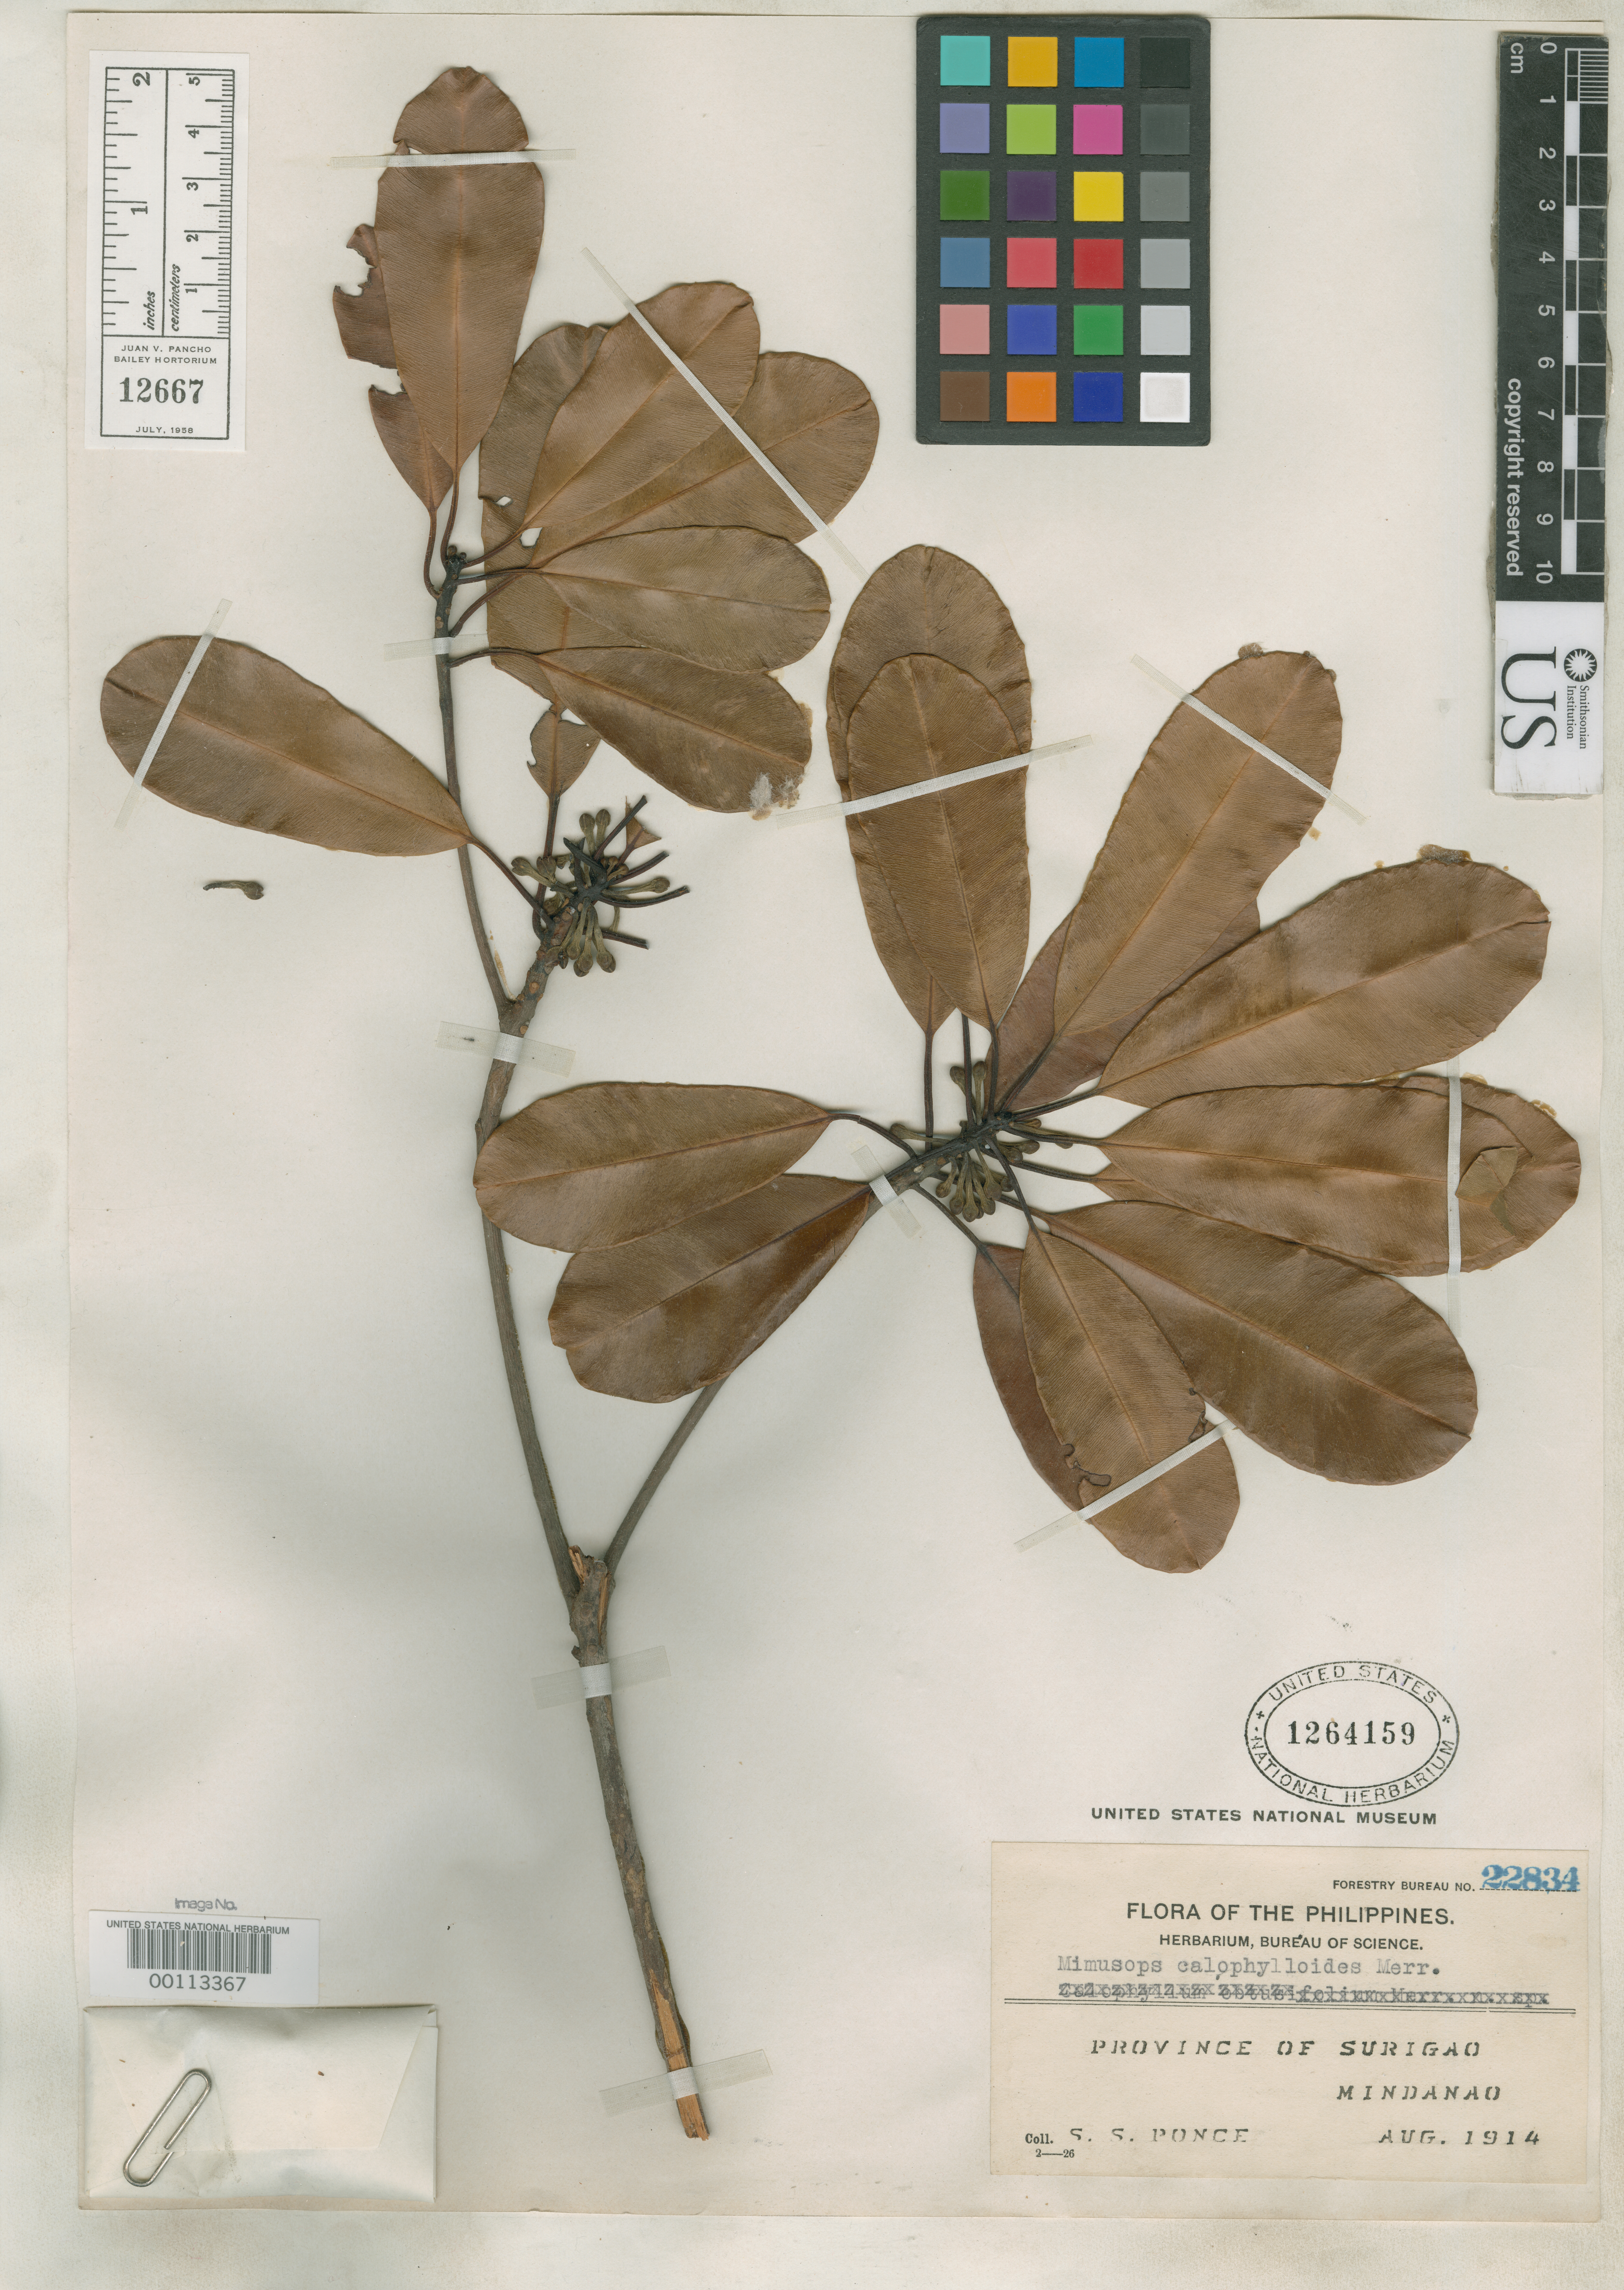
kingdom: Plantae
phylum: Tracheophyta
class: Magnoliopsida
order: Ericales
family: Sapotaceae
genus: Mimusops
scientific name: Mimusops calophylloides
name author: Merr.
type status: Isotype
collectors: S. Ponce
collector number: For. Bur. 22834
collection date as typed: Aug 1914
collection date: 1914-08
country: Philippines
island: Mindanao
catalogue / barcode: US 1264159